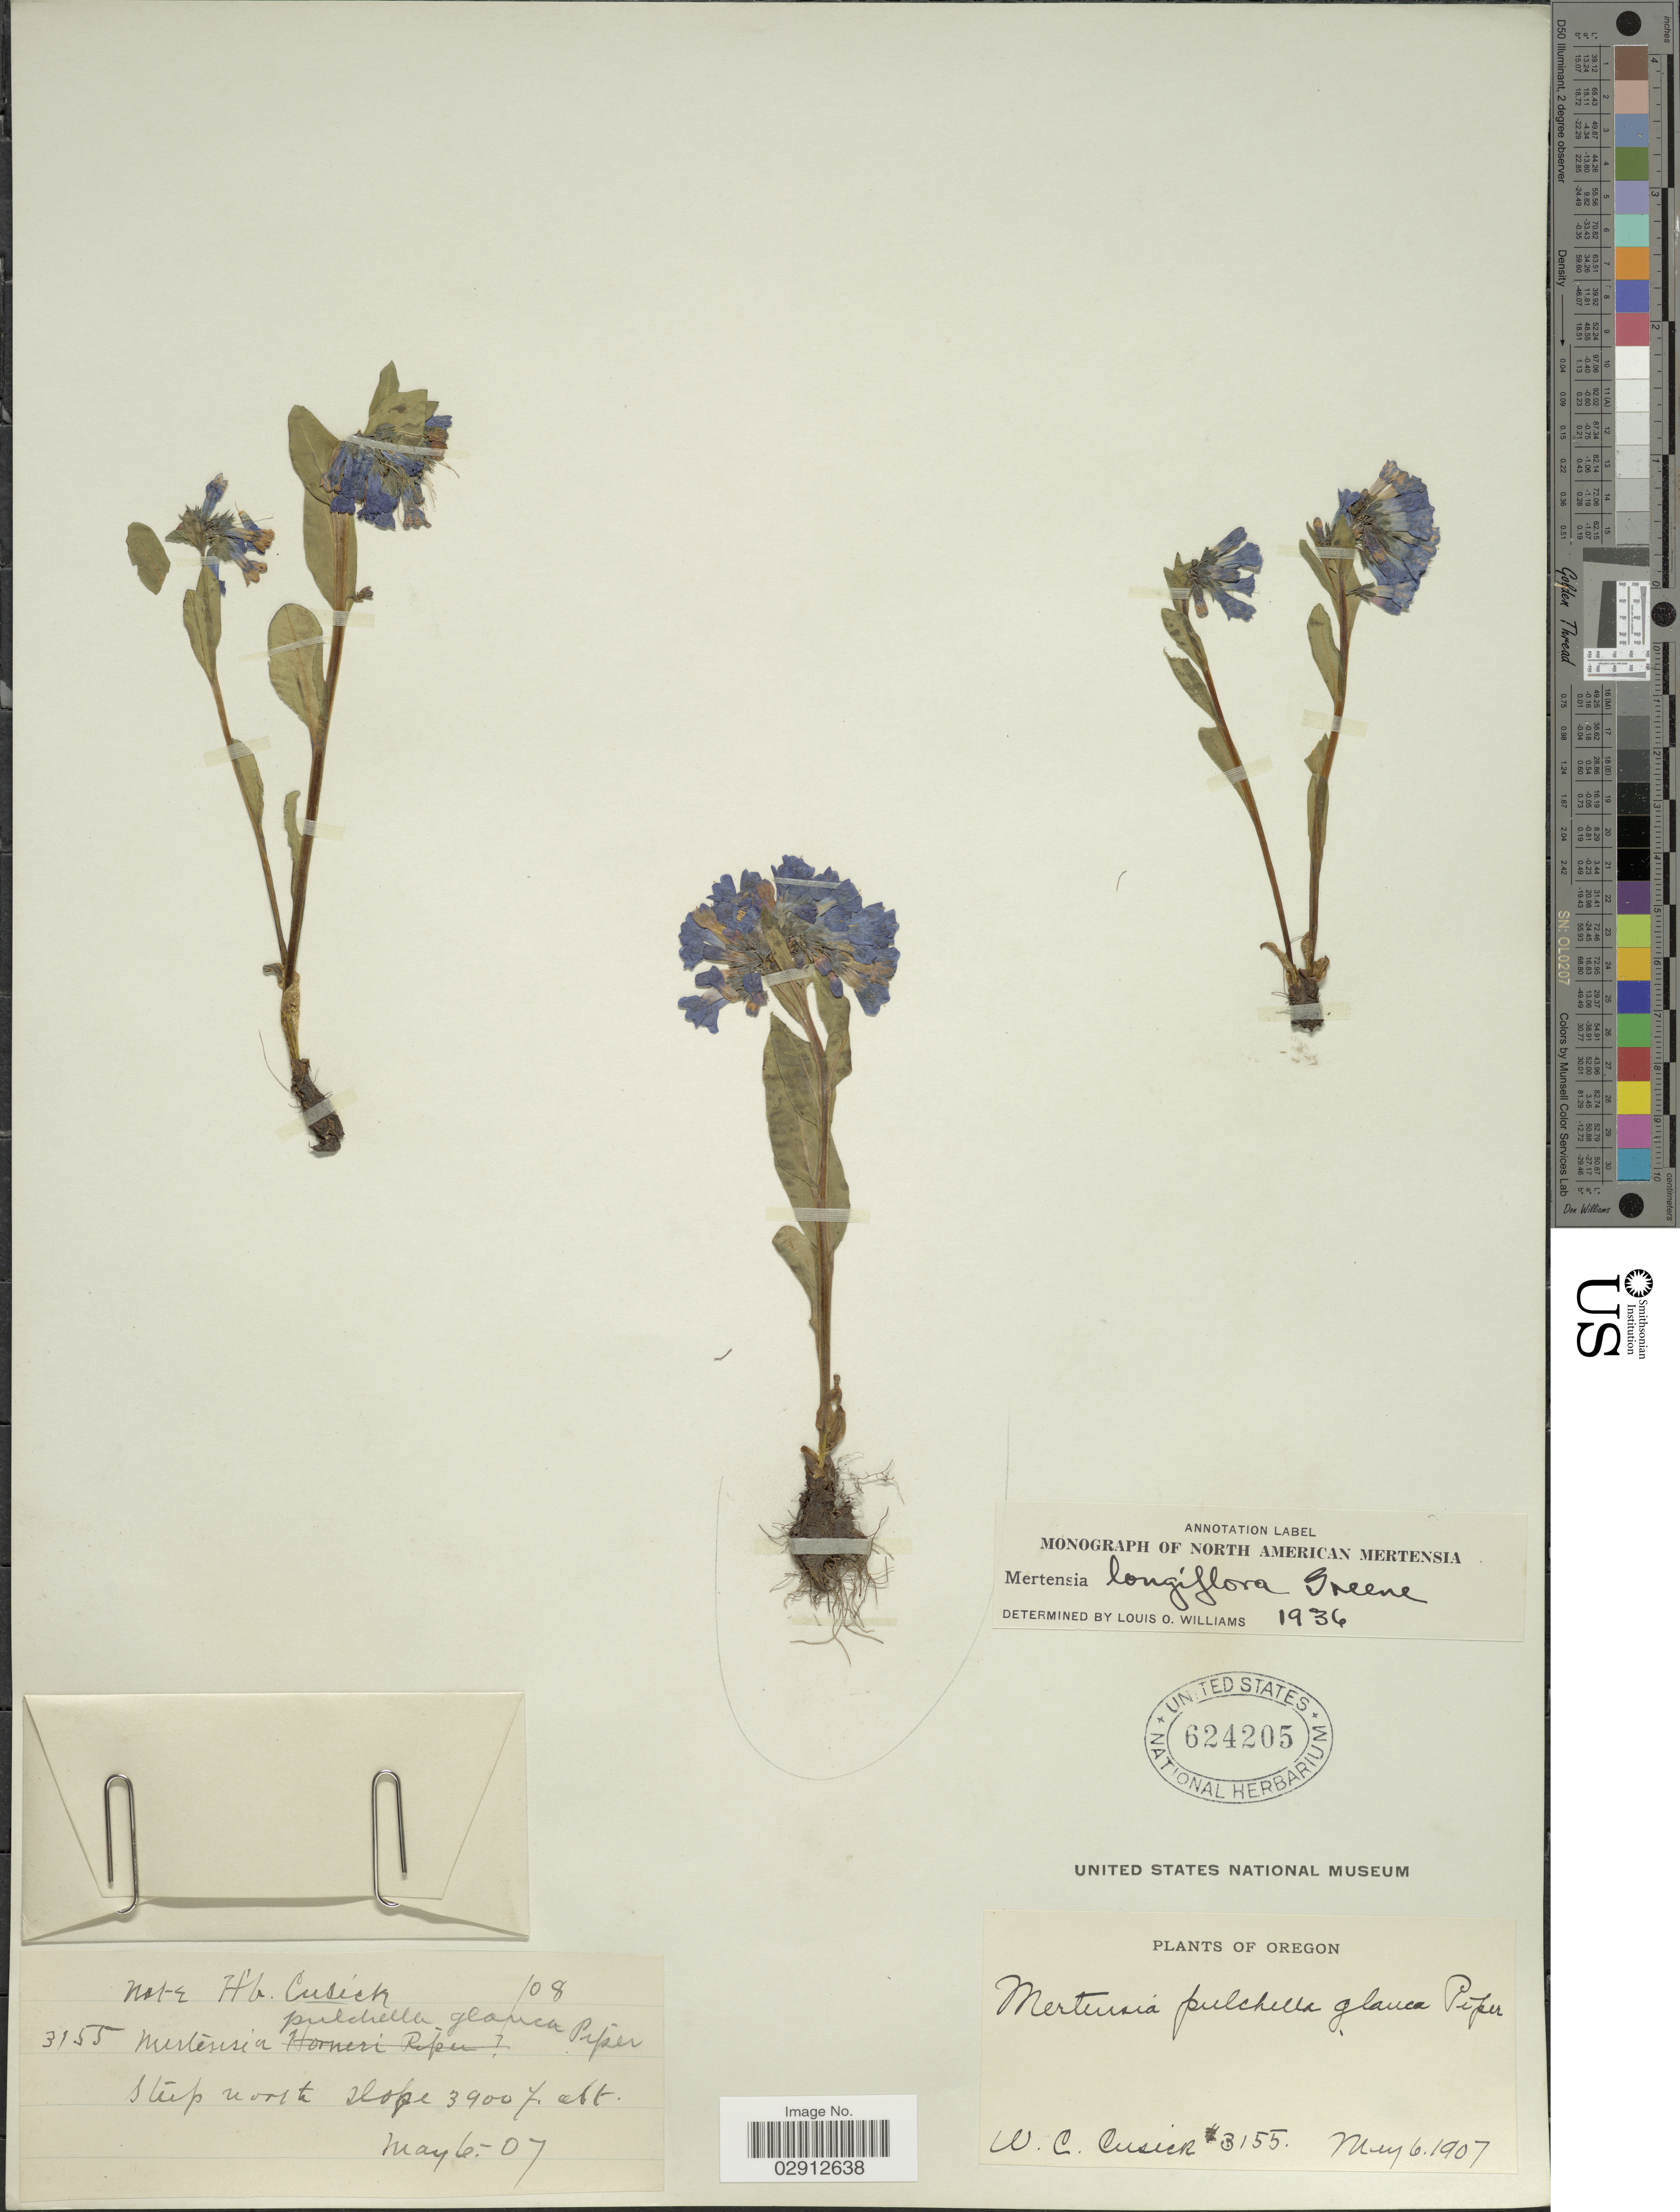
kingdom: Plantae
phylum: Tracheophyta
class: Magnoliopsida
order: Boraginales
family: Boraginaceae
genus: Mertensia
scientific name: Mertensia longiflora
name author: Rydb.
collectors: W. C. Cusick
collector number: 3155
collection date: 1907-05-06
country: United States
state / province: Oregon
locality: Steep north slope.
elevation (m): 1189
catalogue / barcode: US 624205